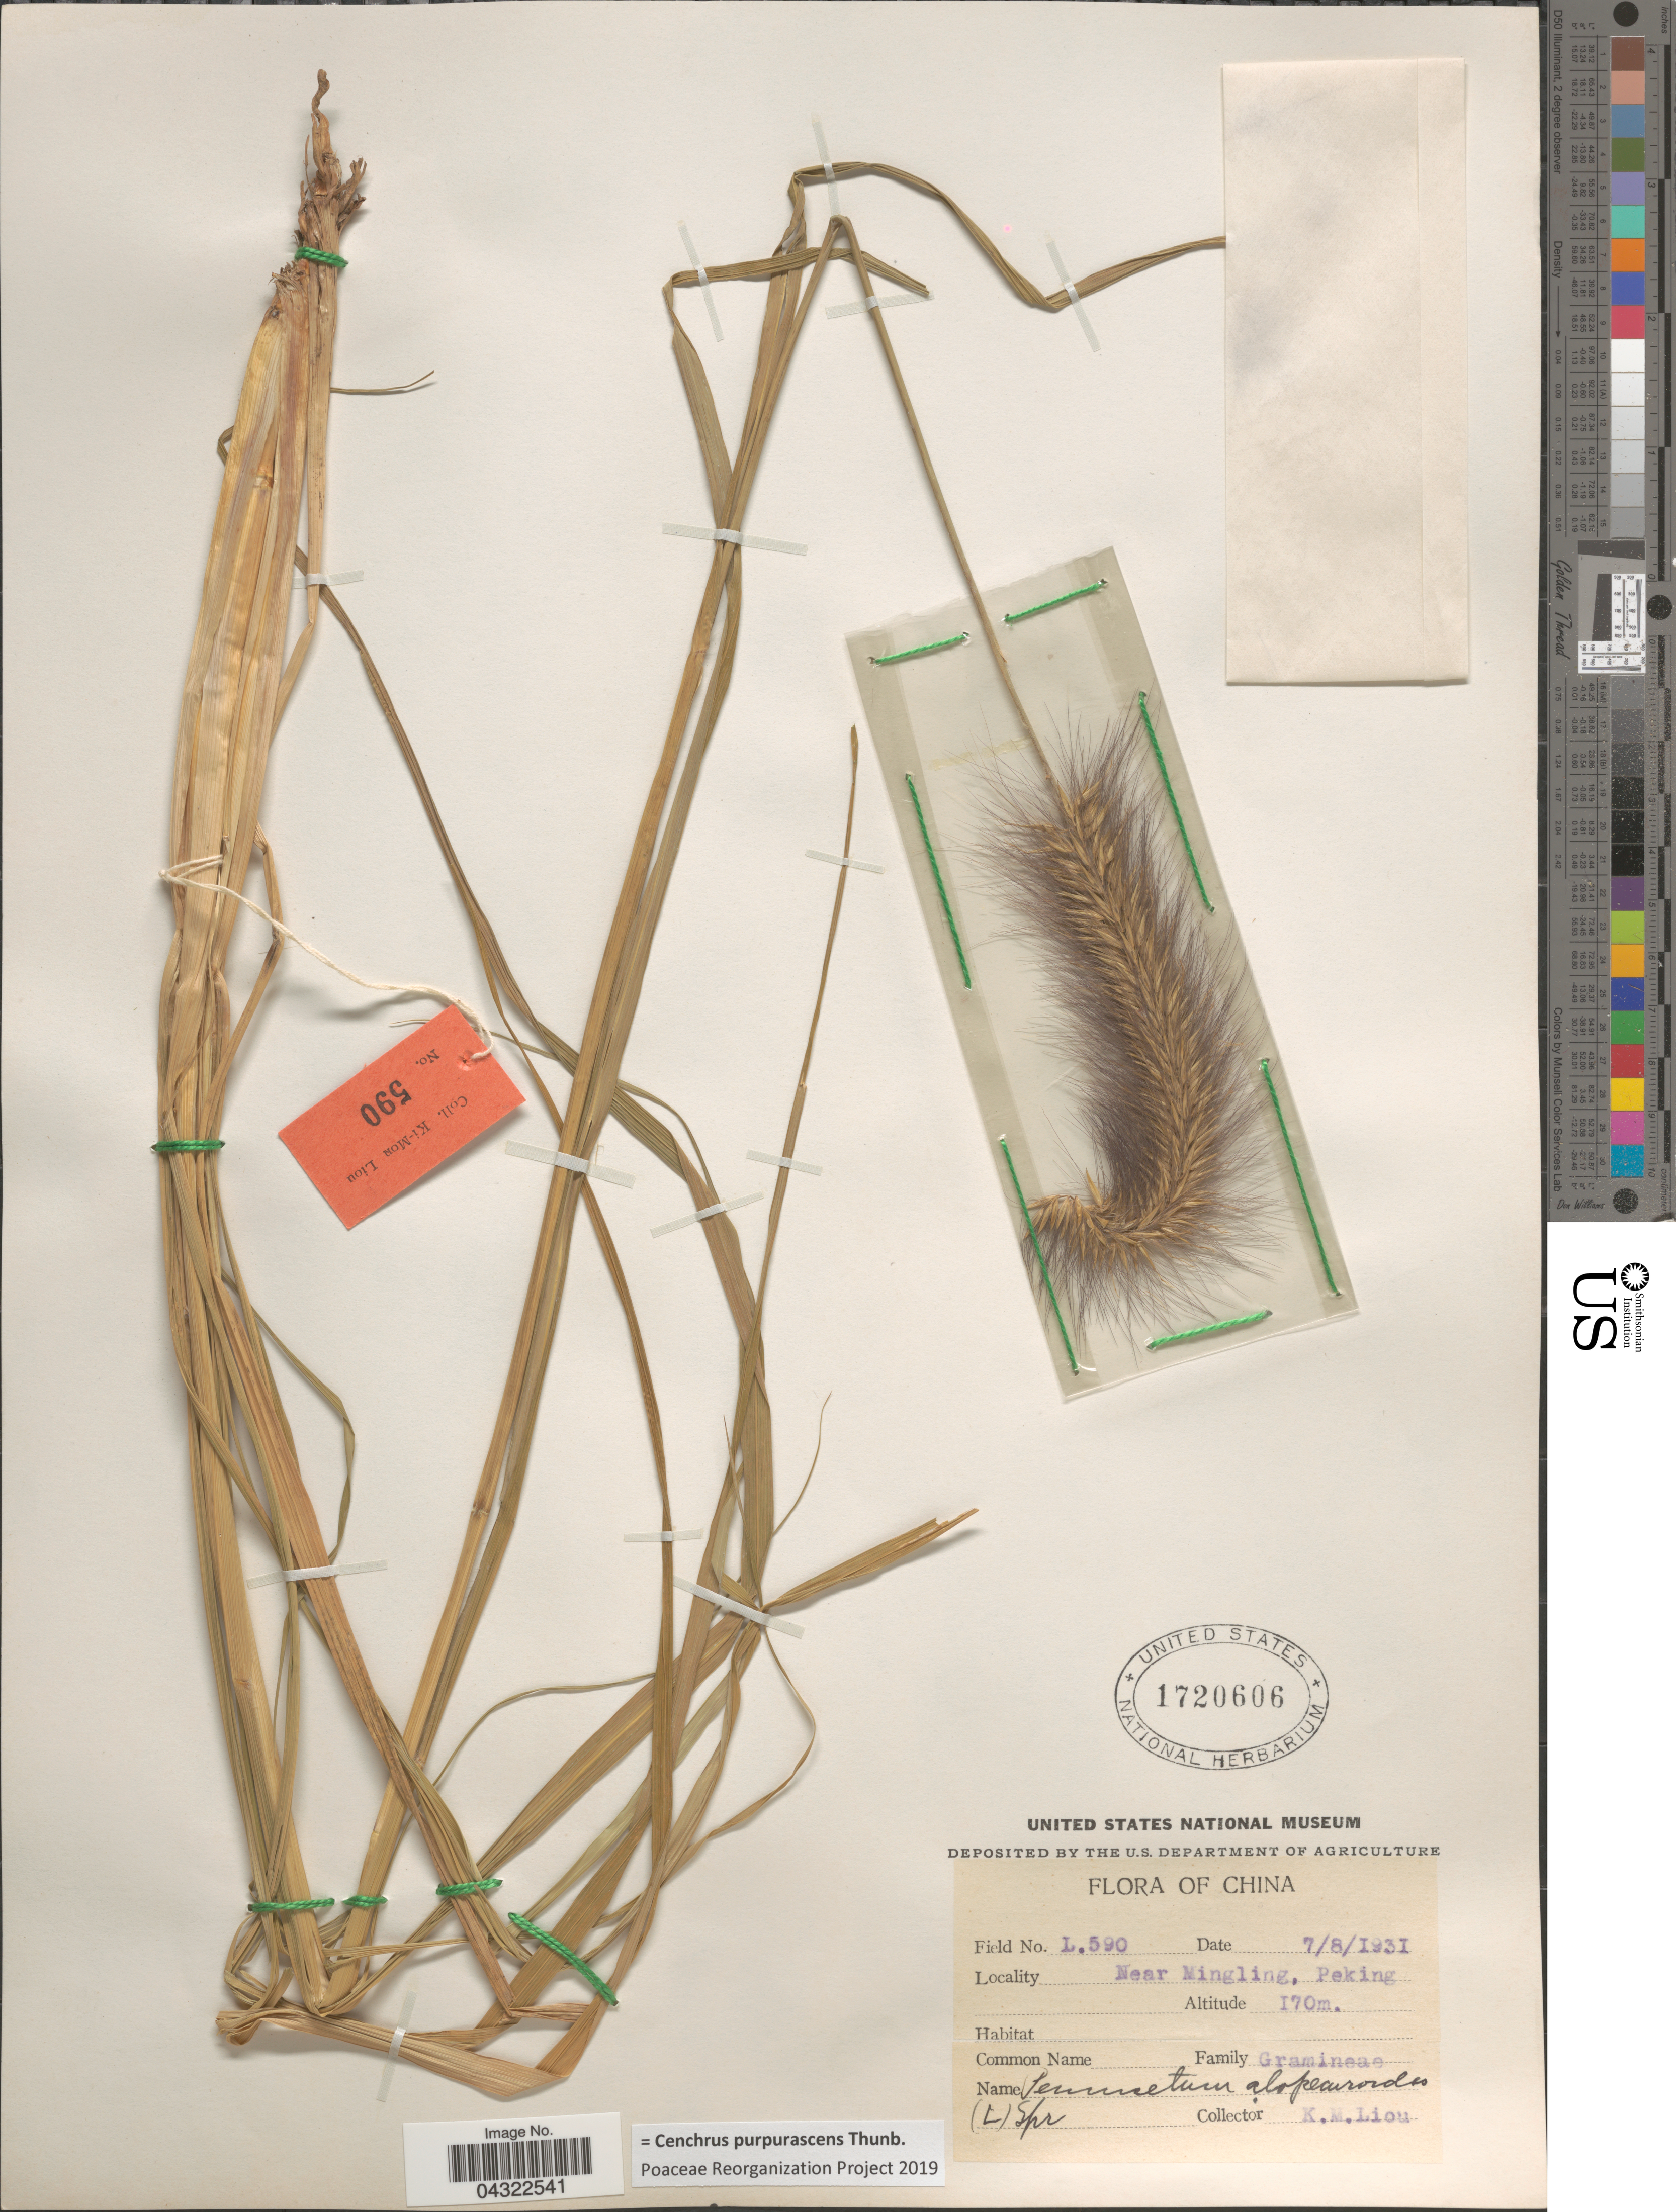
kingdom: Plantae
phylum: Tracheophyta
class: Liliopsida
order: Poales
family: Poaceae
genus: Cenchrus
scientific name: Cenchrus purpurascens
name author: Thunb.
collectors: K. M. Liou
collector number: L. 590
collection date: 1931-08-07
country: China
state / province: Beijing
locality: Near Mingling, Peking.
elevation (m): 170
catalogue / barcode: US 1720606